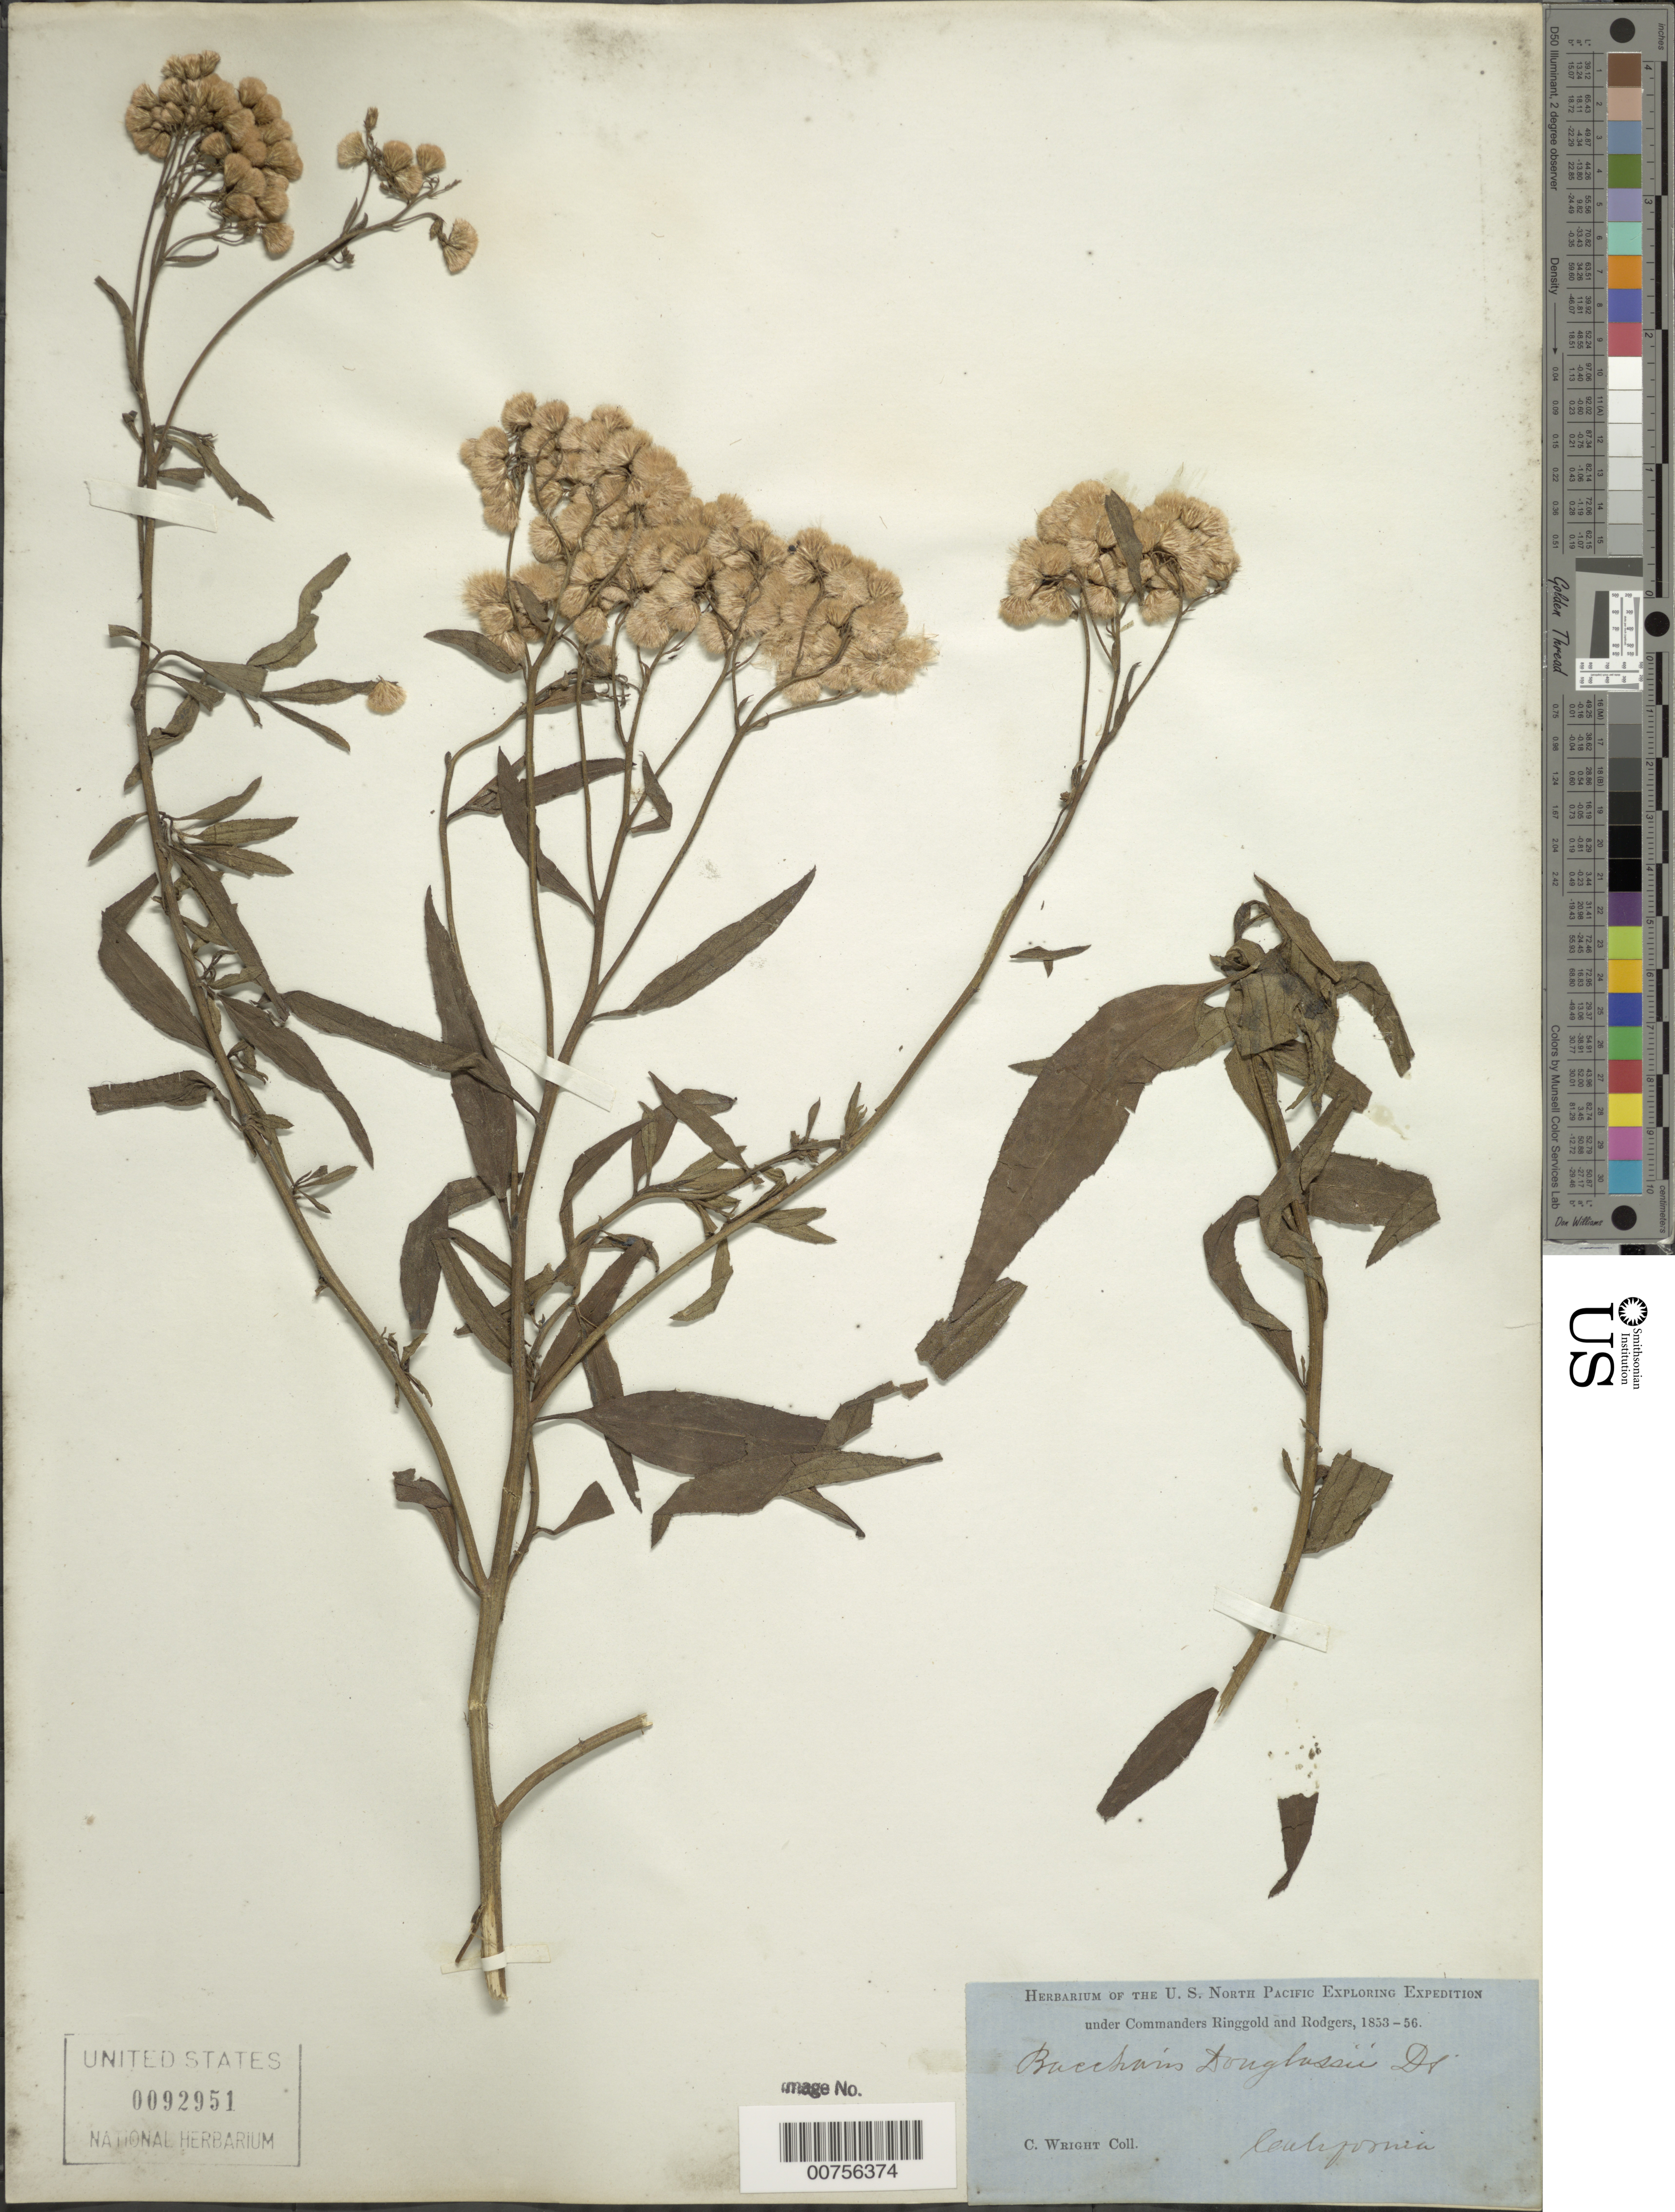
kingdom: Plantae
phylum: Tracheophyta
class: Magnoliopsida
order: Asterales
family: Asteraceae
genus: Baccharis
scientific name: Baccharis douglasii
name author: DC.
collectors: C. Wright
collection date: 1853/1856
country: United States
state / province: California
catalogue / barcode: US 92951